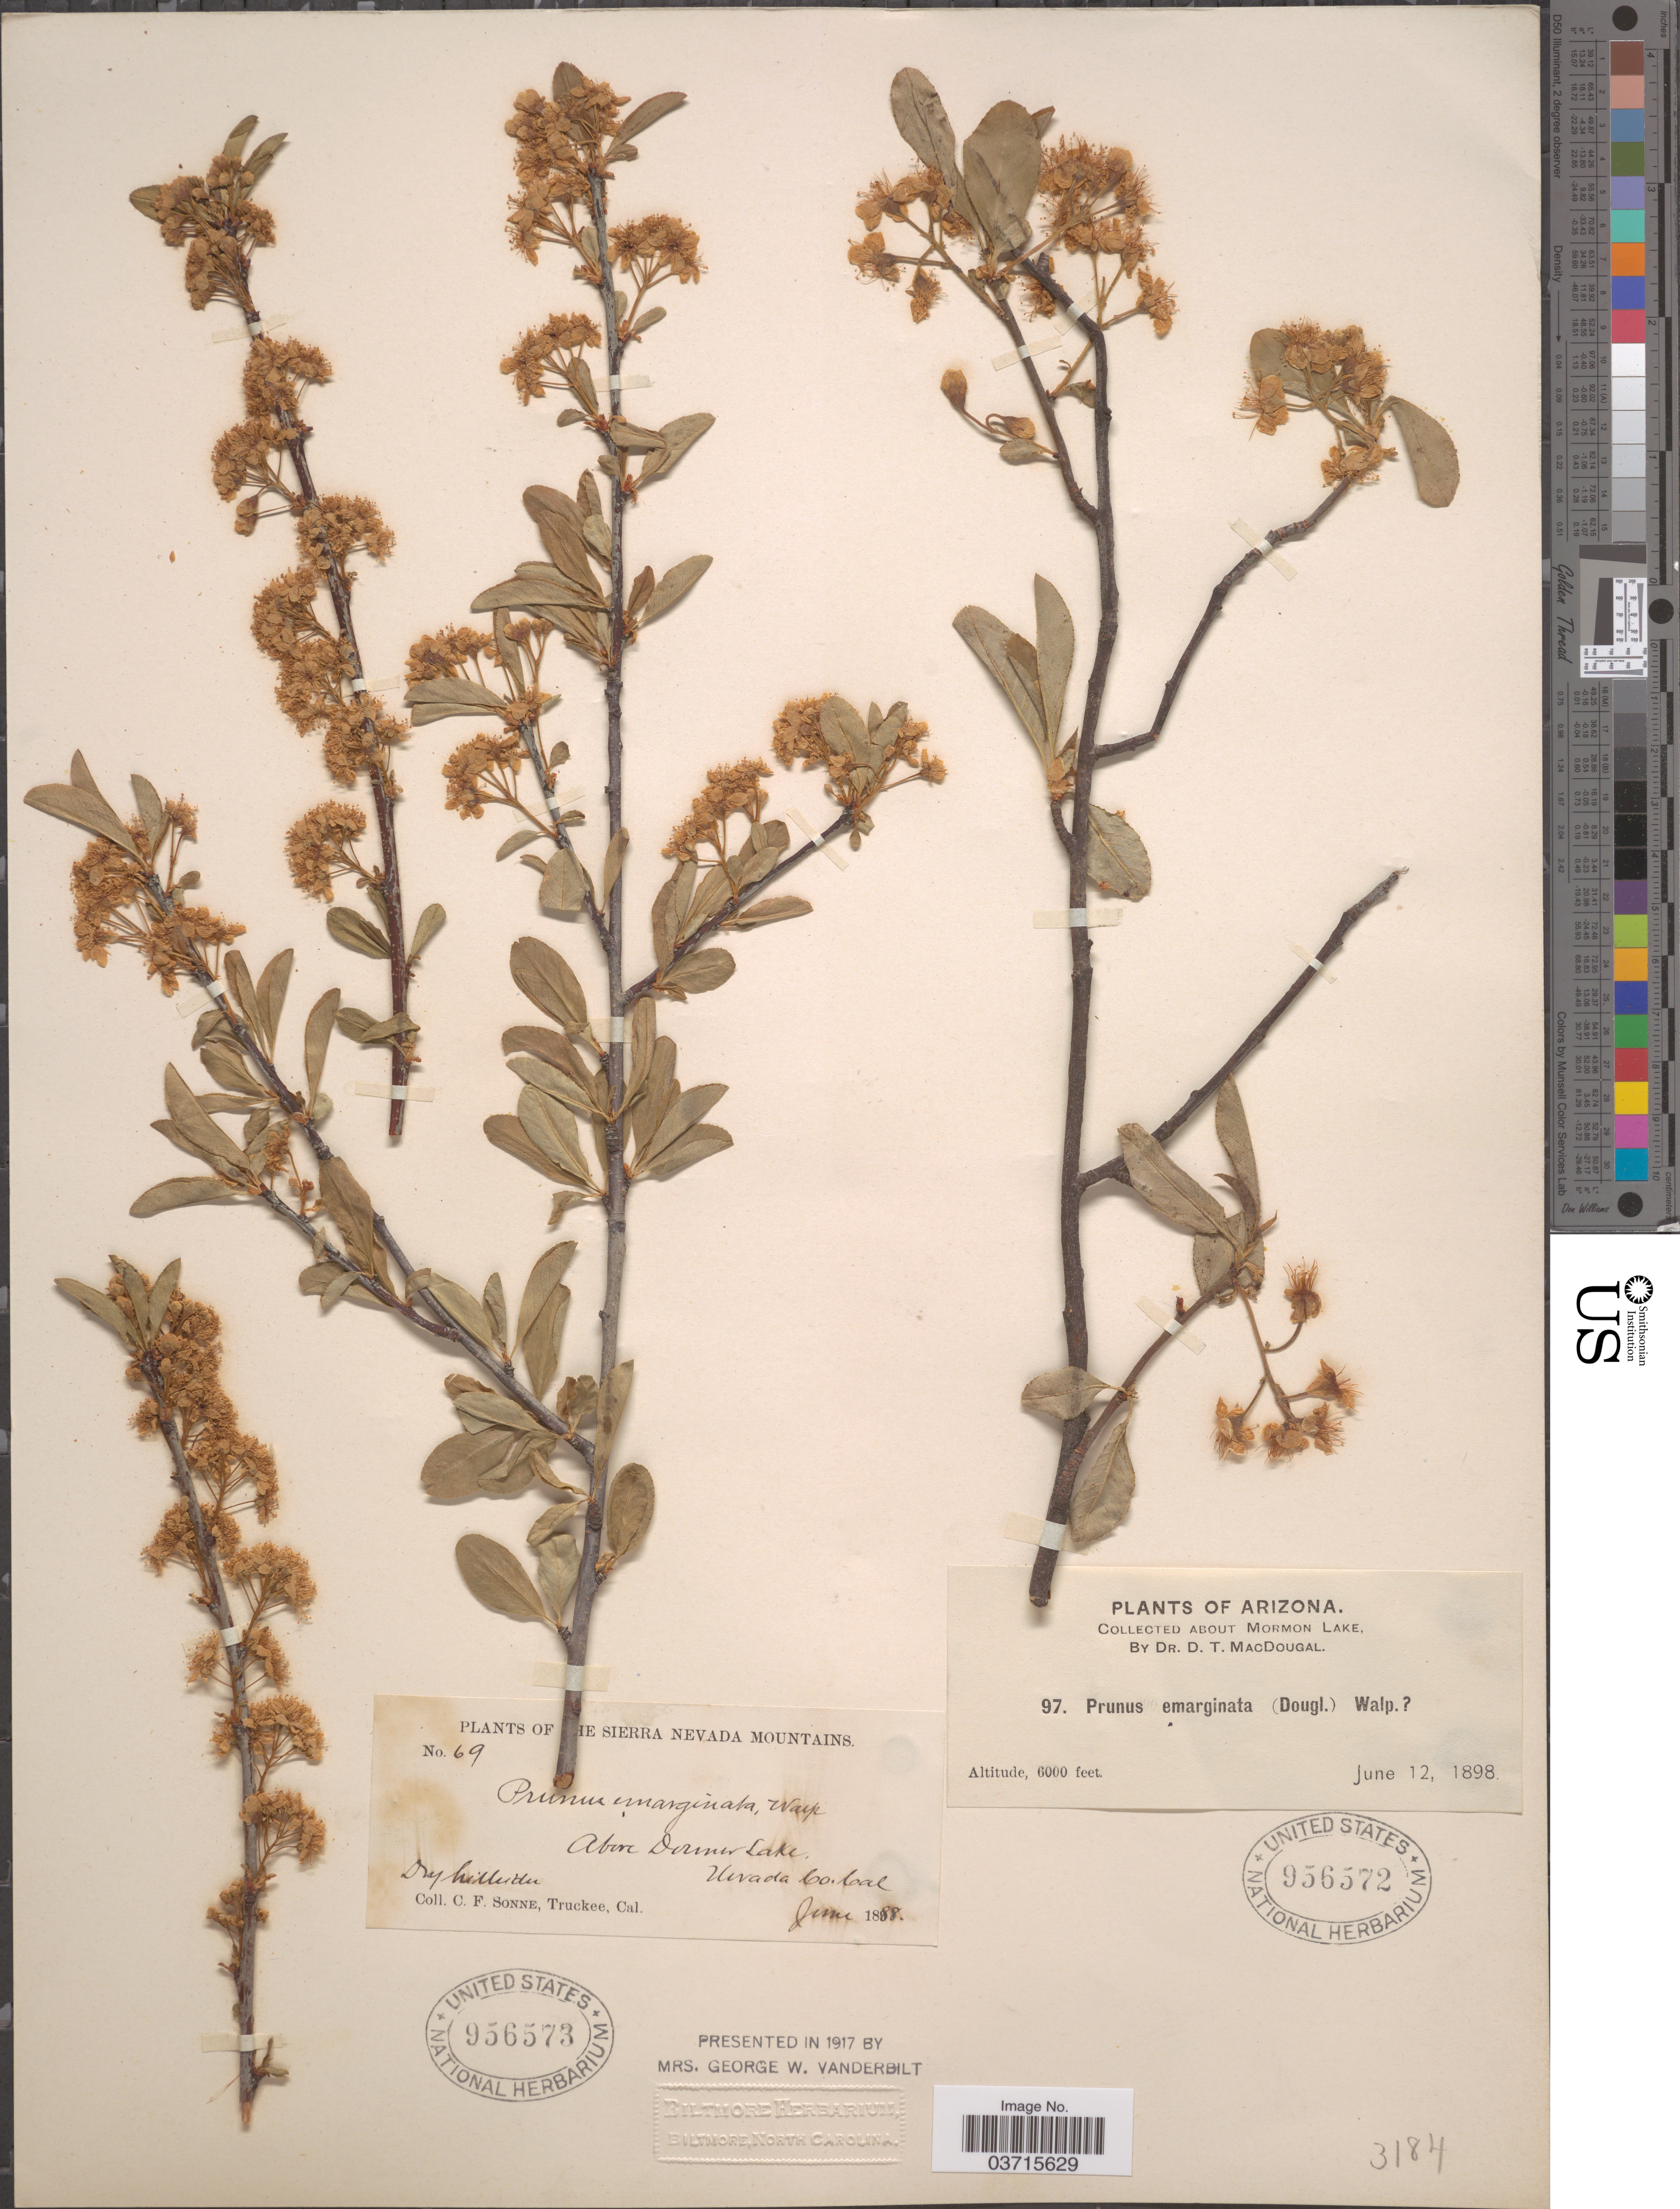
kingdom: Plantae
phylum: Tracheophyta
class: Magnoliopsida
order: Rosales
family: Rosaceae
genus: Prunus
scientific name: Prunus emarginata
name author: (Douglas ex Hook.) Eaton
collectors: D. T. MacDougal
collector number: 97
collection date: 1898-06-12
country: United States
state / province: Arizona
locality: About Mormon Lake.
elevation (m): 1829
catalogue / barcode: US 956572